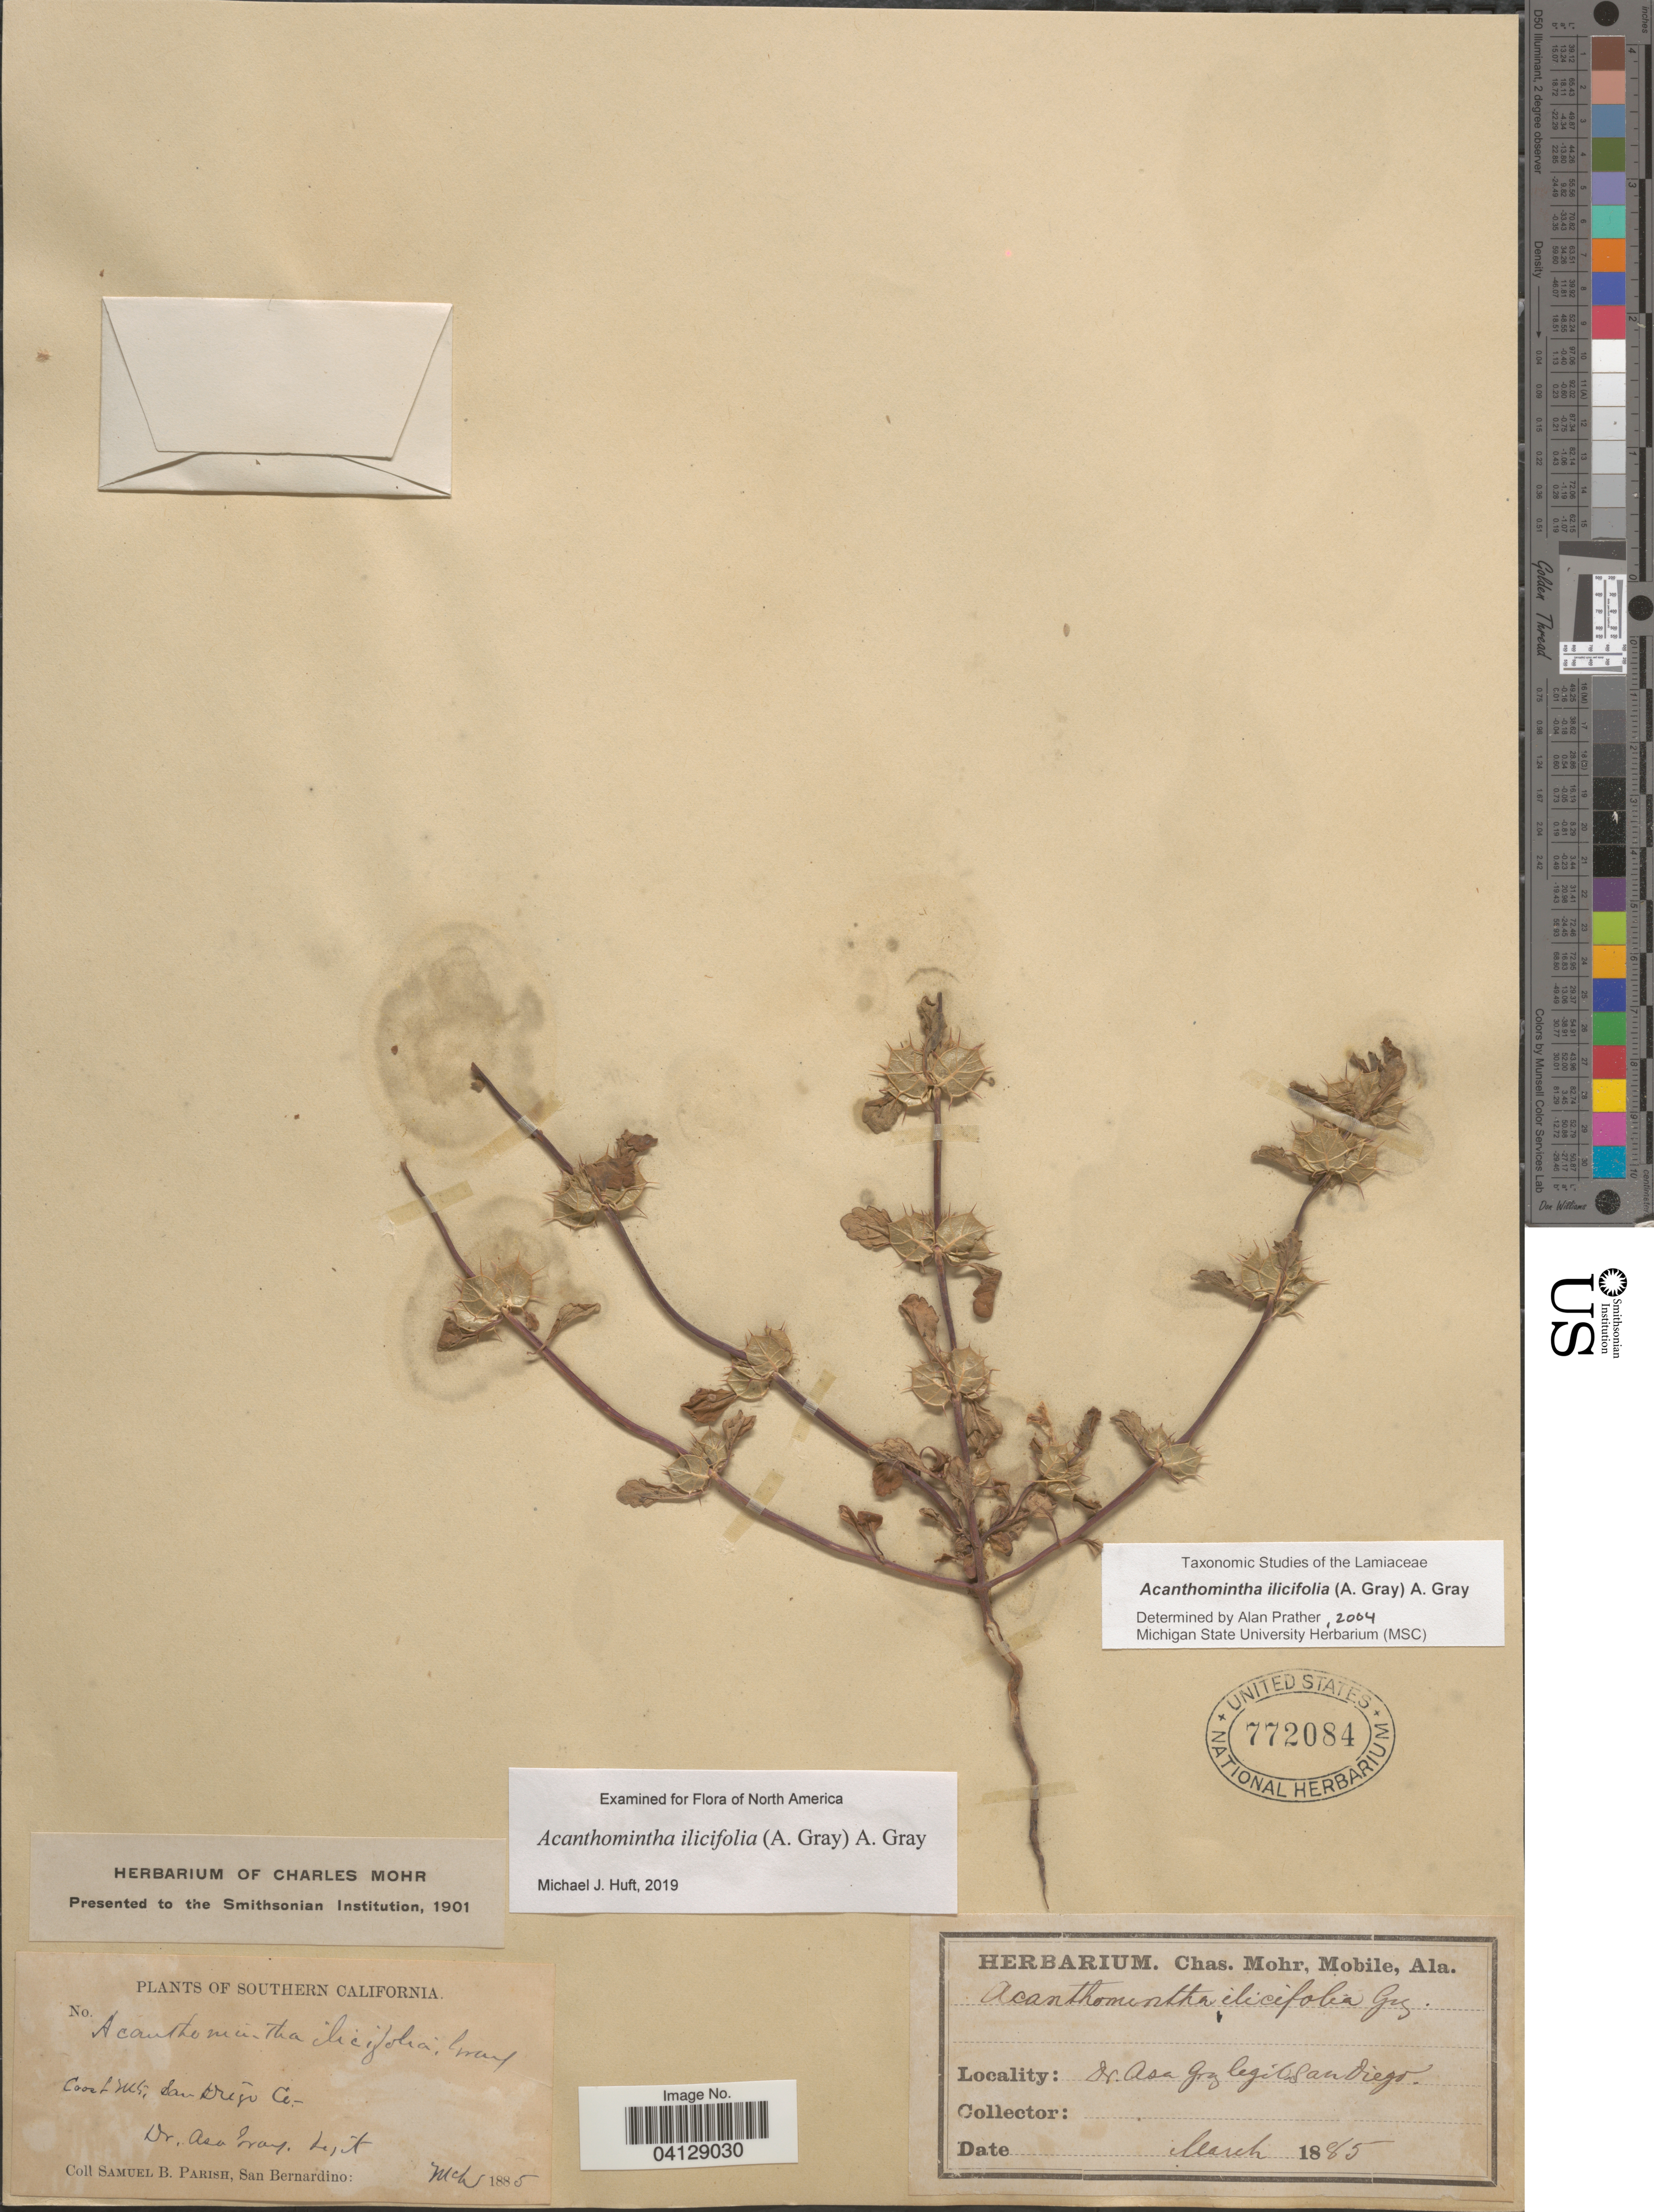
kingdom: Plantae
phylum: Tracheophyta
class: Magnoliopsida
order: Lamiales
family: Lamiaceae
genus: Acanthomintha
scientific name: Acanthomintha ilicifolia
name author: A. Gray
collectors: A. Gray & S. B. Parish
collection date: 1885-03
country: United States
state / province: California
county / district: San Diego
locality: Southern California. Coast Mts, San Diego Co.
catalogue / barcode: US 772084